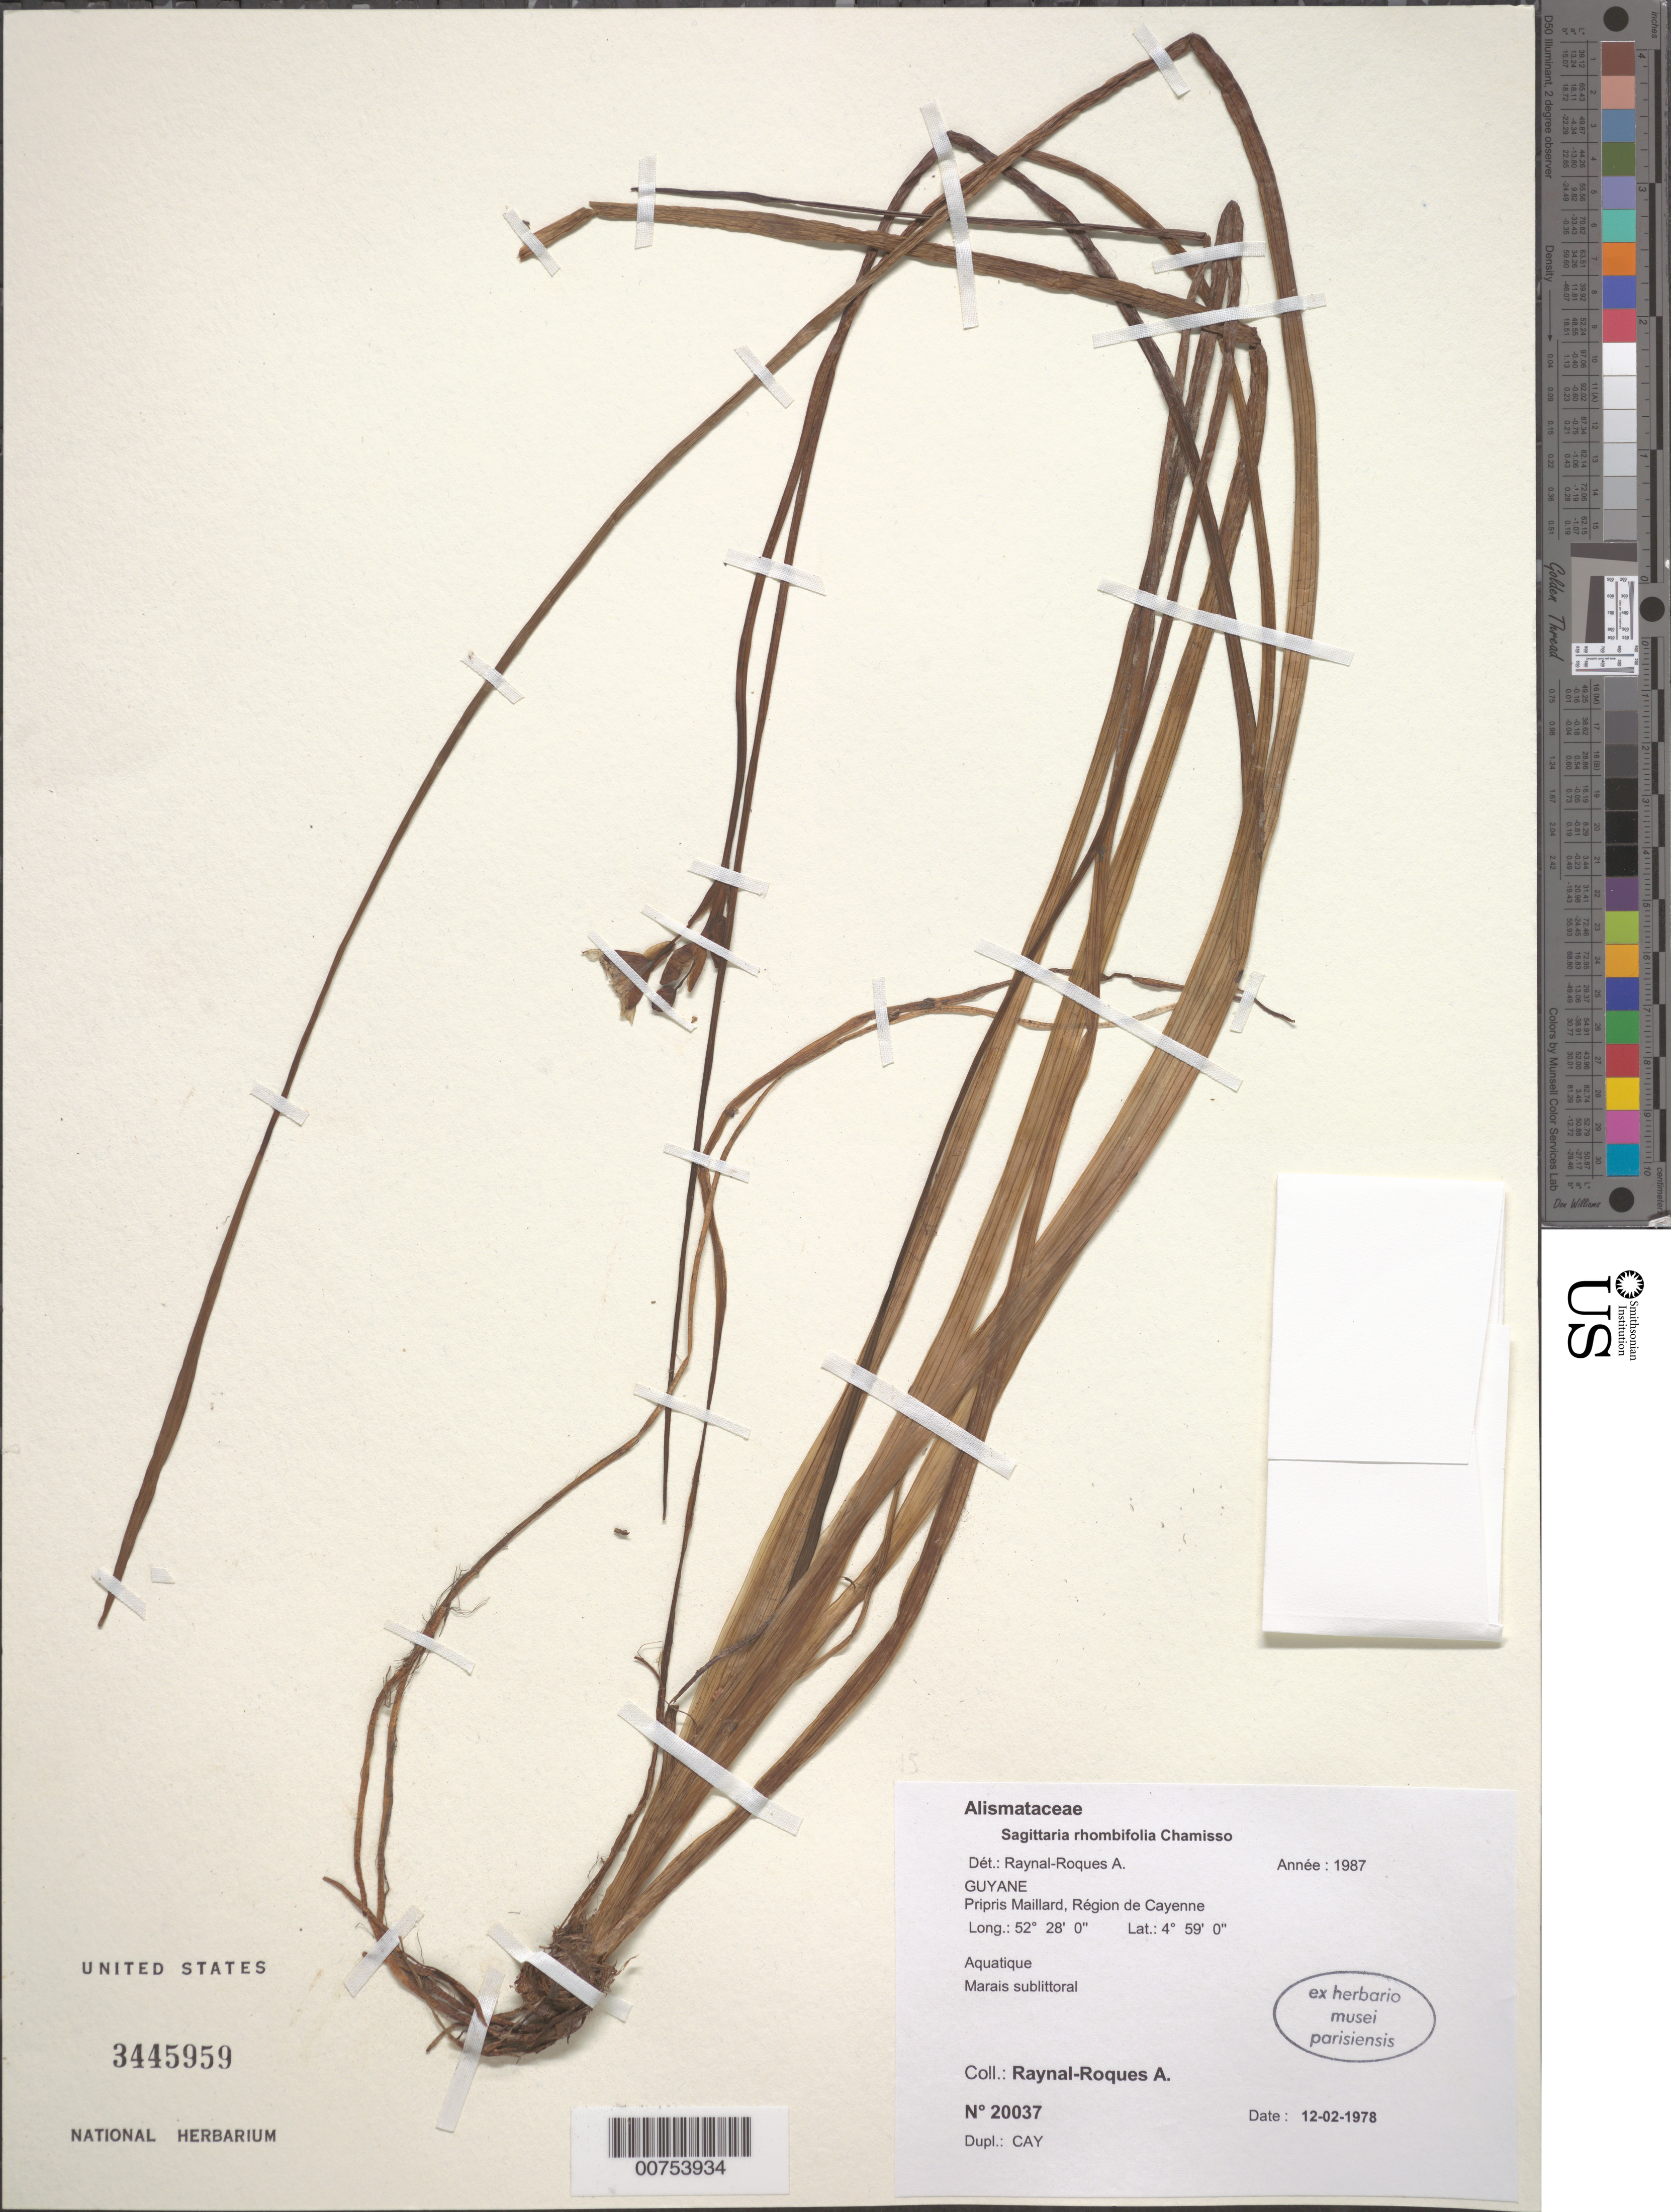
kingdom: Plantae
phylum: Tracheophyta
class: Liliopsida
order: Alismatales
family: Alismataceae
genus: Sagittaria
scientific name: Sagittaria rhombifolia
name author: Cham.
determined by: Raynal, A. M.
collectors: A. M. Raynal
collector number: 20037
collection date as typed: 12-Feb-78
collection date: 1978-02-12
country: French Guiana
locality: Pripris Maillard, vic. Cayenne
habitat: Sublittoral marshes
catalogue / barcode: US 3445959